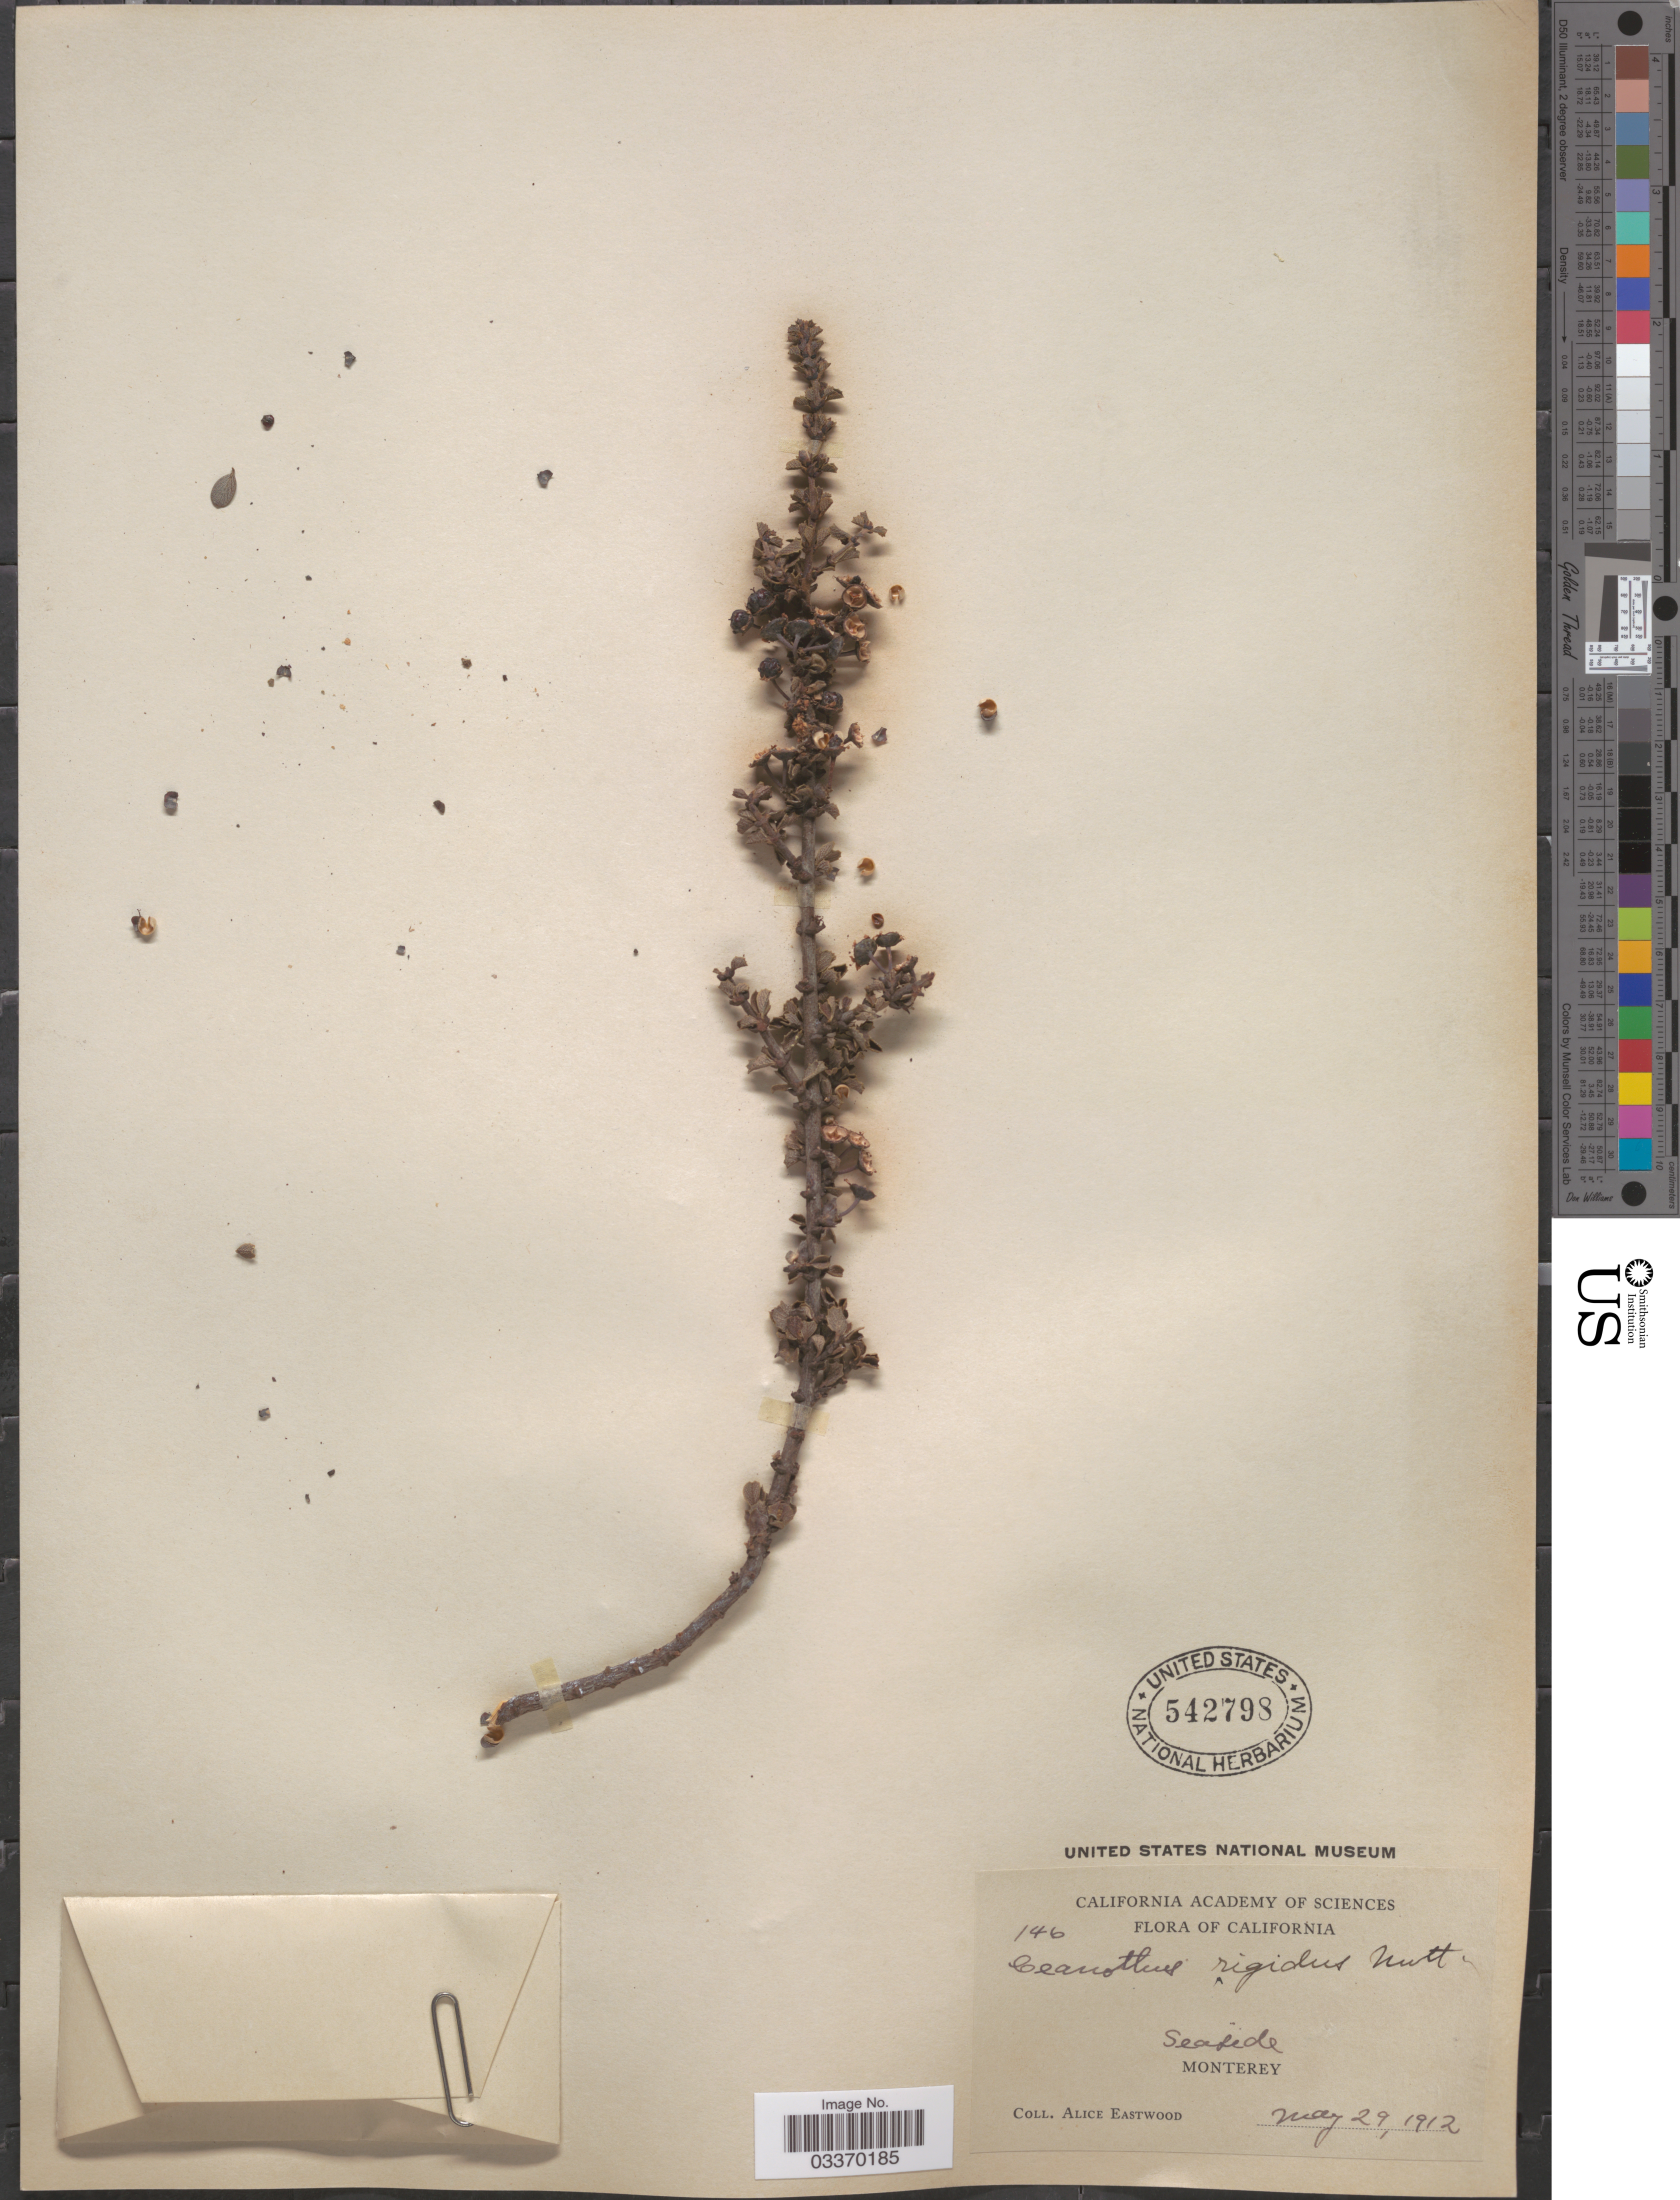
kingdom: Plantae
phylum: Tracheophyta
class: Magnoliopsida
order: Rosales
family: Rhamnaceae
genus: Ceanothus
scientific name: Ceanothus rigidus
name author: Nutt.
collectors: A. Eastwood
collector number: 146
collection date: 1912-05-29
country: United States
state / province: California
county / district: Monterey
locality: Seaside, Monterey.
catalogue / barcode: US 542798